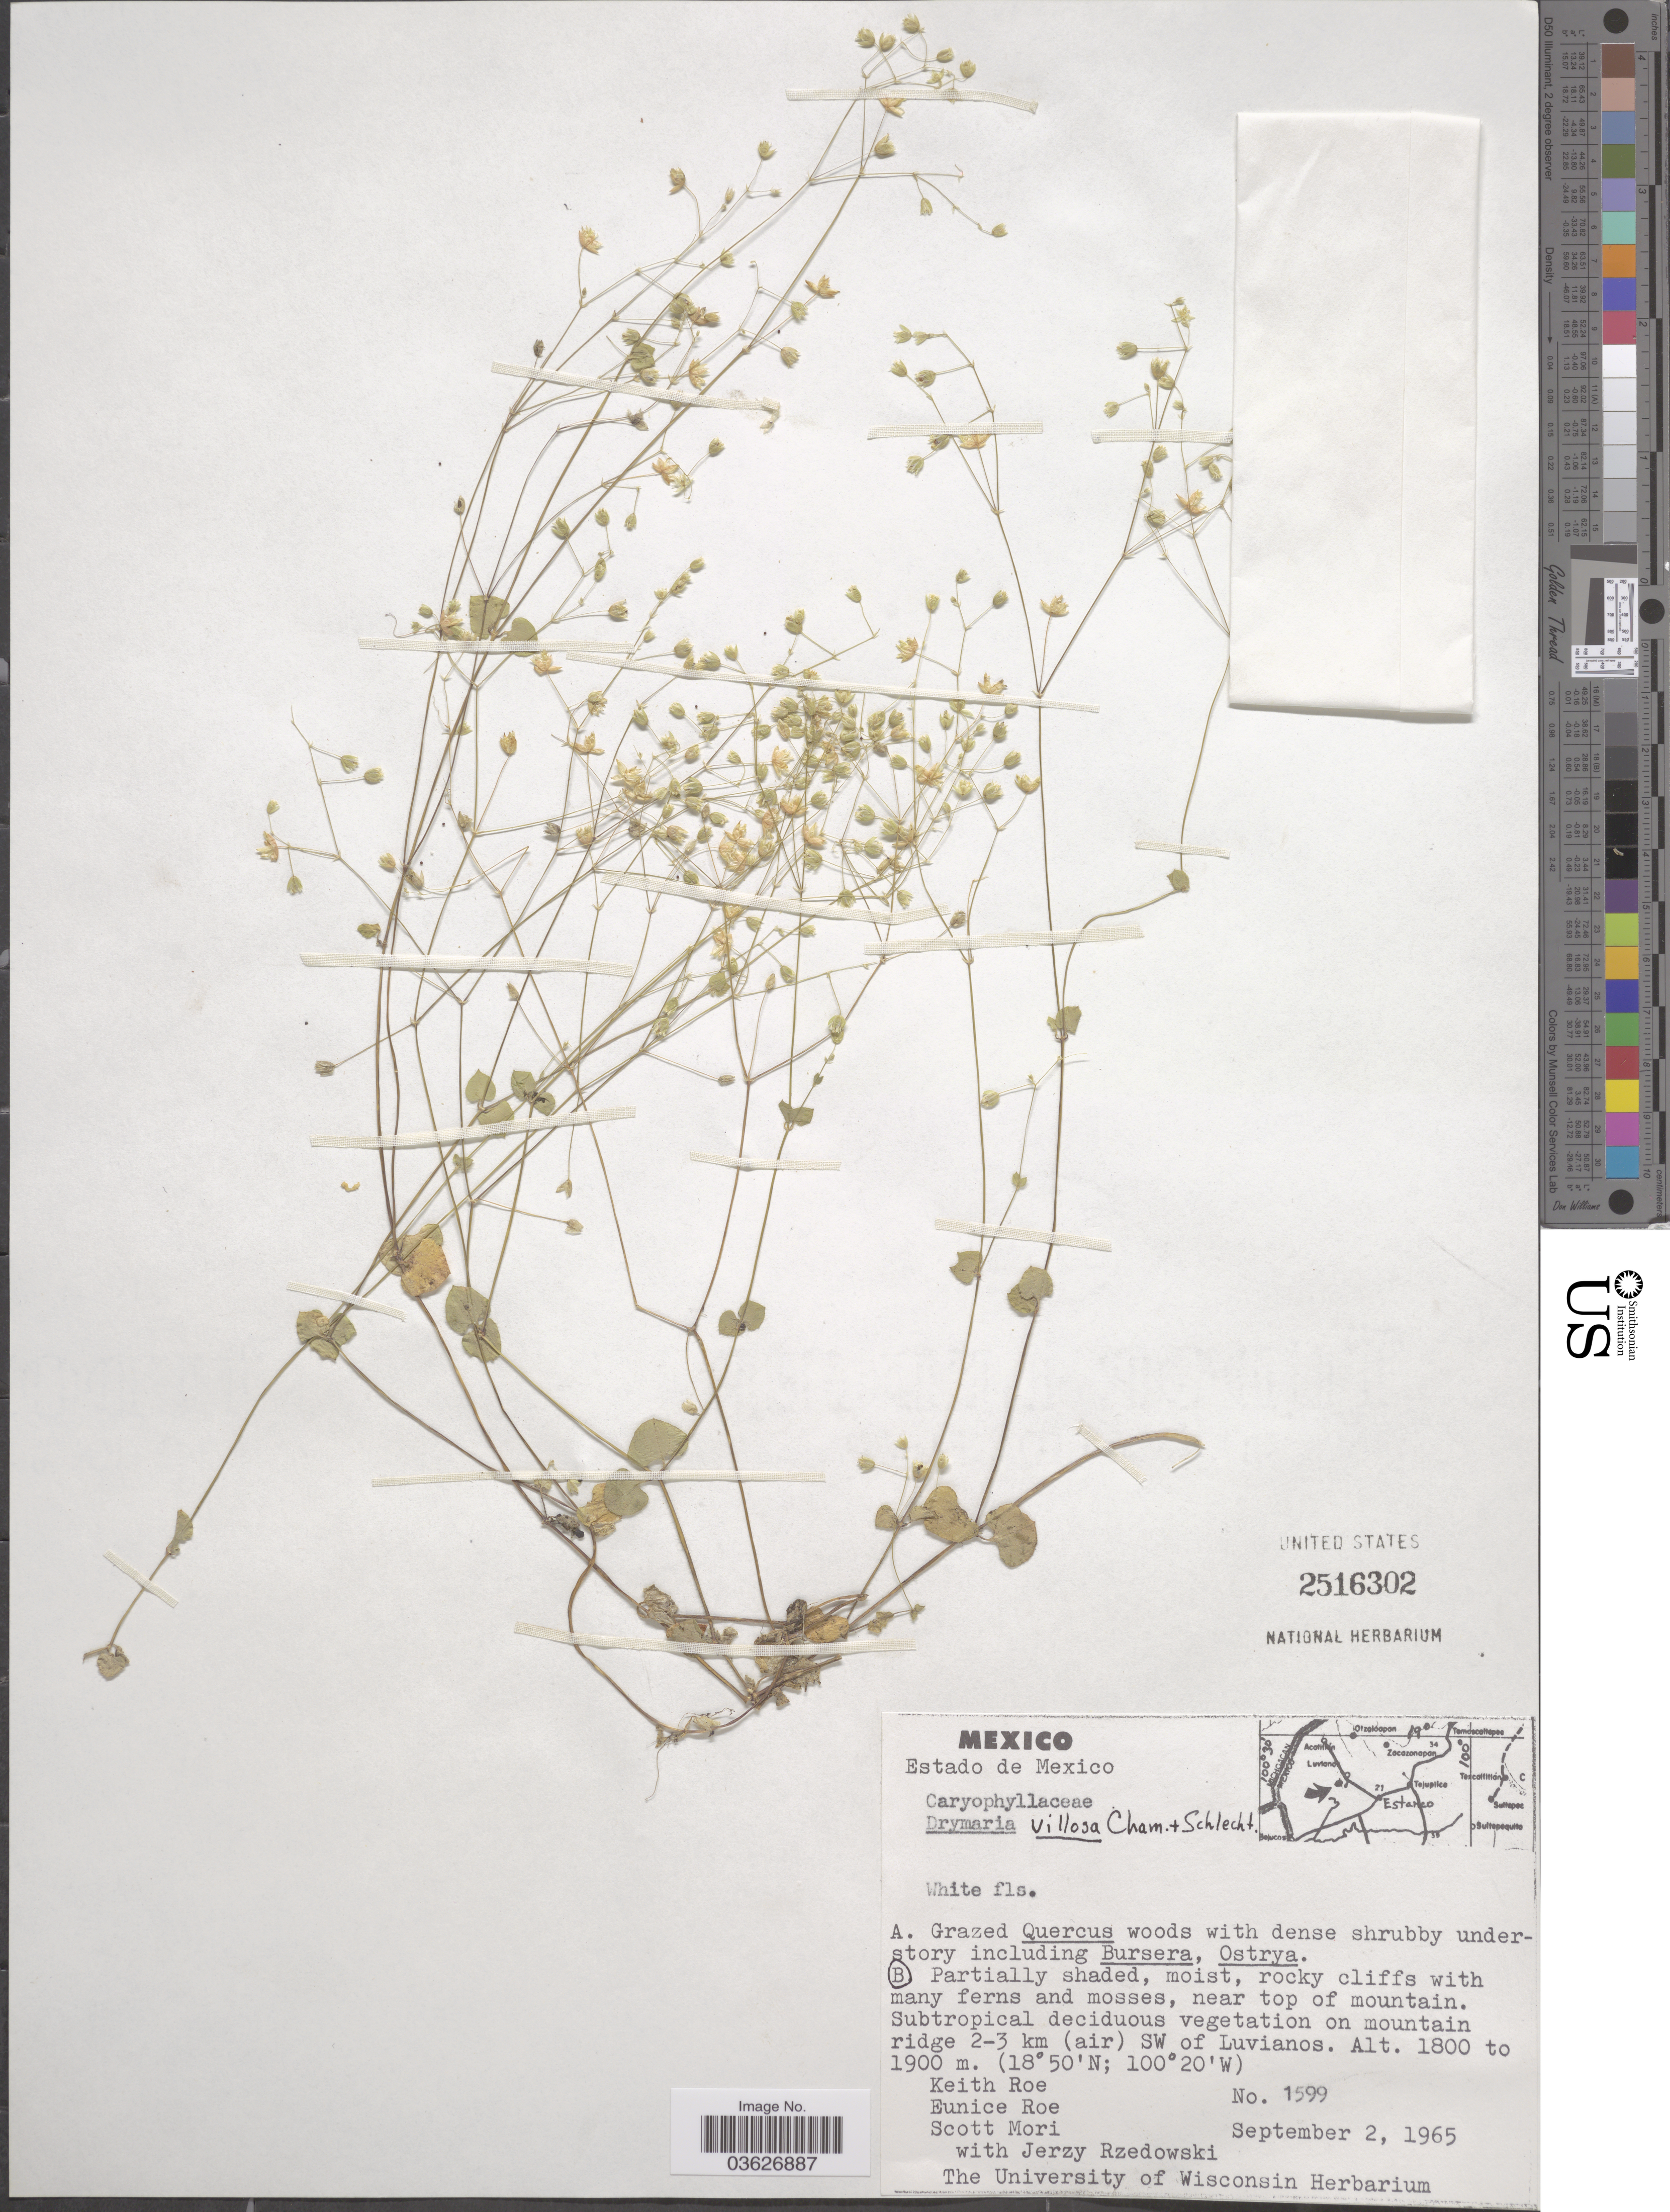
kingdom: Plantae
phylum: Tracheophyta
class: Magnoliopsida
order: Caryophyllales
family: Caryophyllaceae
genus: Drymaria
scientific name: Drymaria villosa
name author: Cham. & Schltdl.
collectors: K. E. Roe, E. Roe, S. Mori & J. Rzedowski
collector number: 1599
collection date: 1965-09-02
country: Mexico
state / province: México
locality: Near top of mountain ridge 2-3 km (air) SW of Luvianos.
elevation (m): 1800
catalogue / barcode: US 2516302